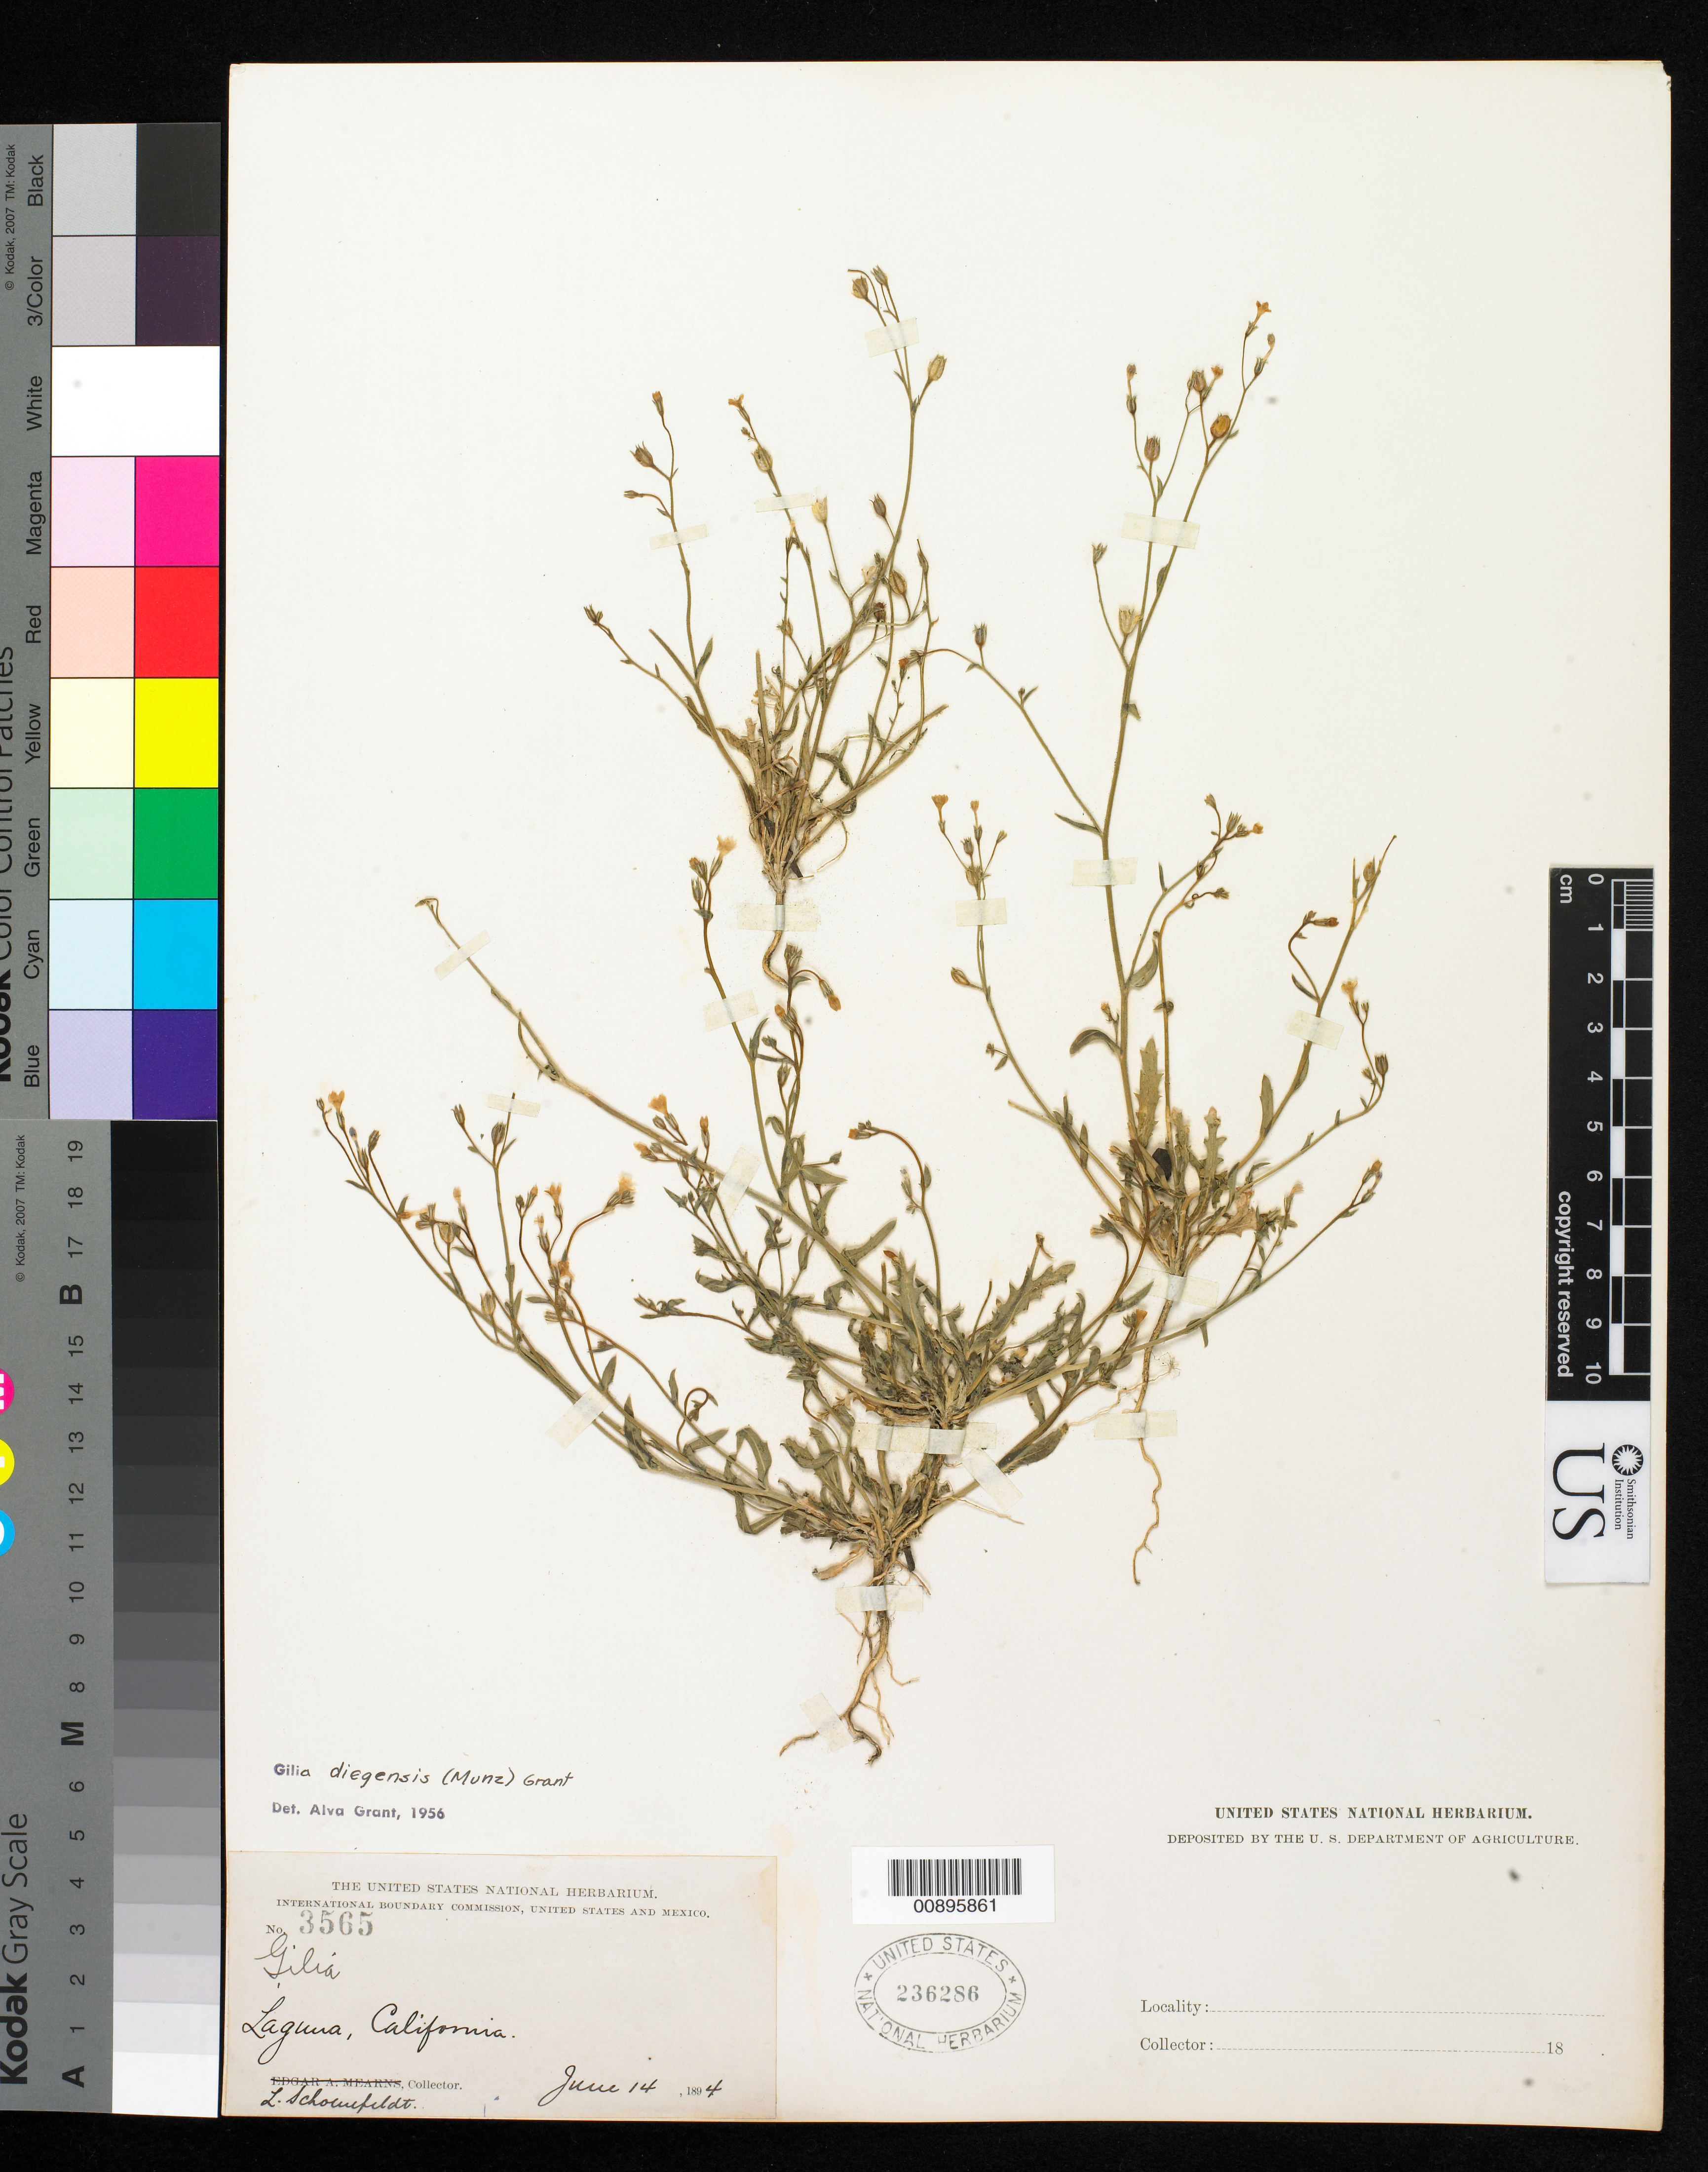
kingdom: Plantae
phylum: Tracheophyta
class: Magnoliopsida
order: Ericales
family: Polemoniaceae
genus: Gilia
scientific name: Gilia diegensis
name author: (Munz) A.D. Grant & V.E. Grant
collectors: L. Schoenfeldt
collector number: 3565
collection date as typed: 14 Jun 1894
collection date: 1894-06-14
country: United States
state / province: California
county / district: Orange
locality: Laguna, California.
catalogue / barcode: US 236286